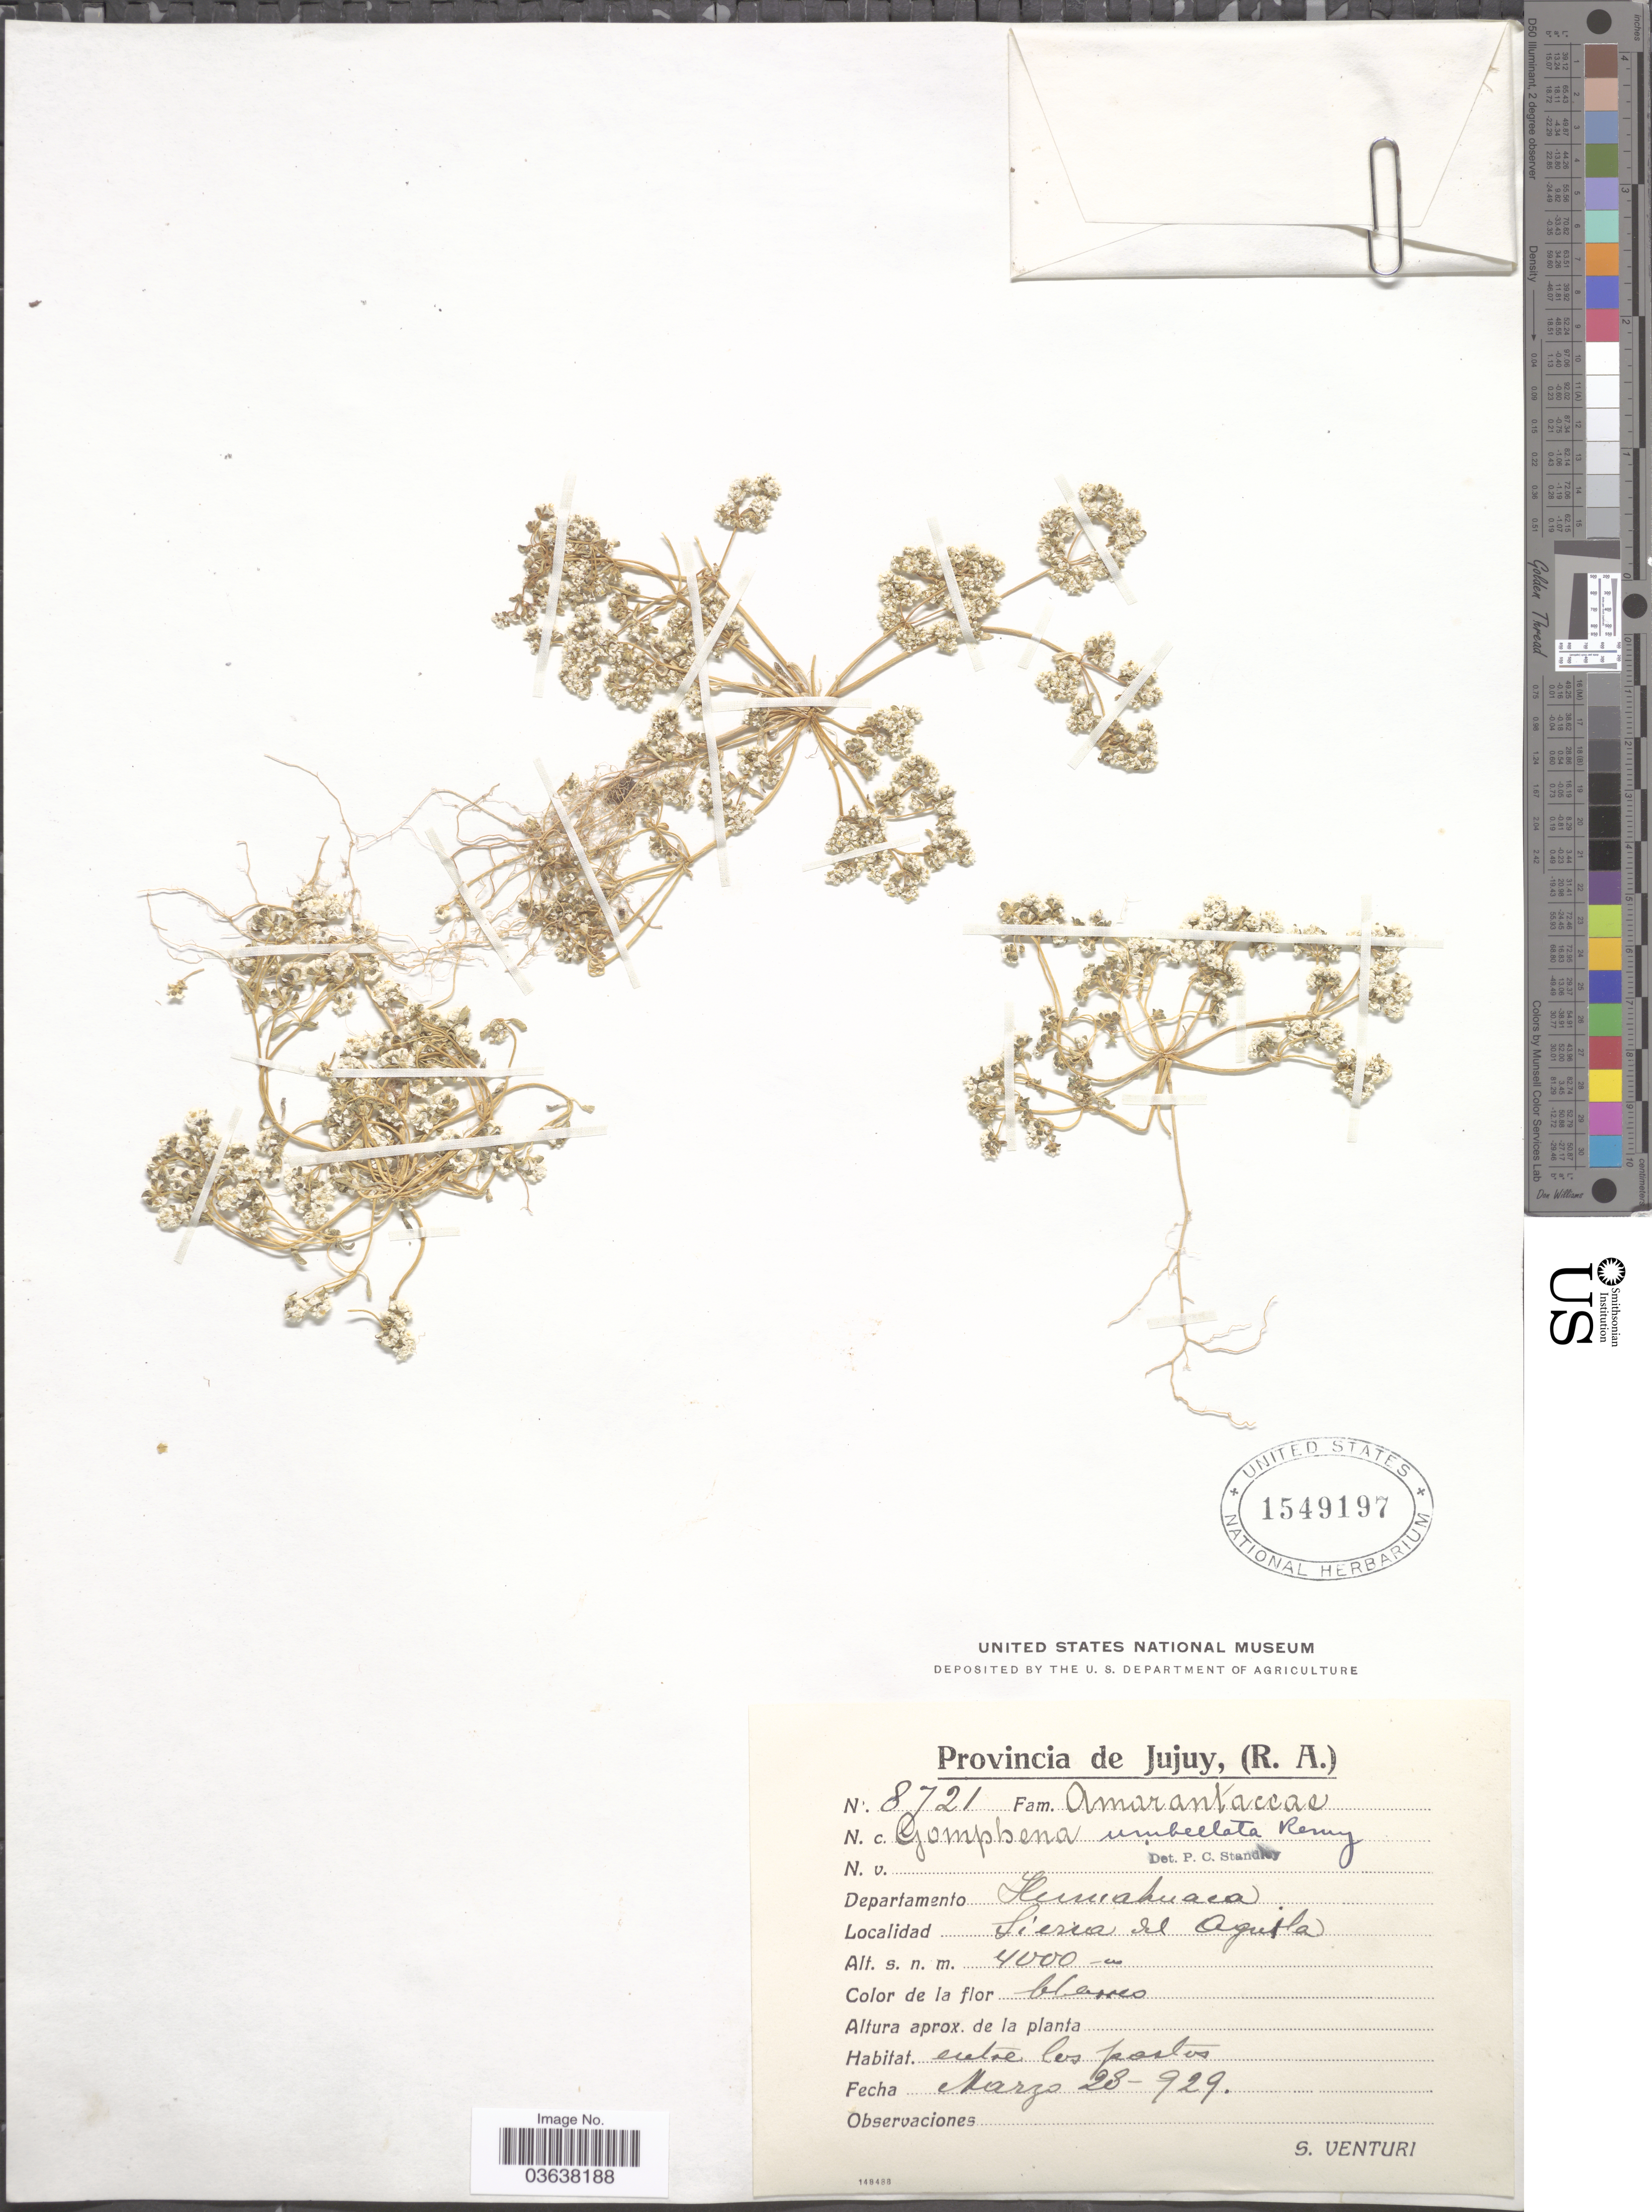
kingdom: Plantae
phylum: Tracheophyta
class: Magnoliopsida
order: Caryophyllales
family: Amaranthaceae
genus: Gomphrena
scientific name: Gomphrena umbellata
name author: Remy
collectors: S. Venturi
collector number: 8721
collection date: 1929-03-28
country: Argentina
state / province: Jujuy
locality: Departamento Humahuaca, Sierra del Aguila.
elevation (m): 4000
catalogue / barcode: US 1549197